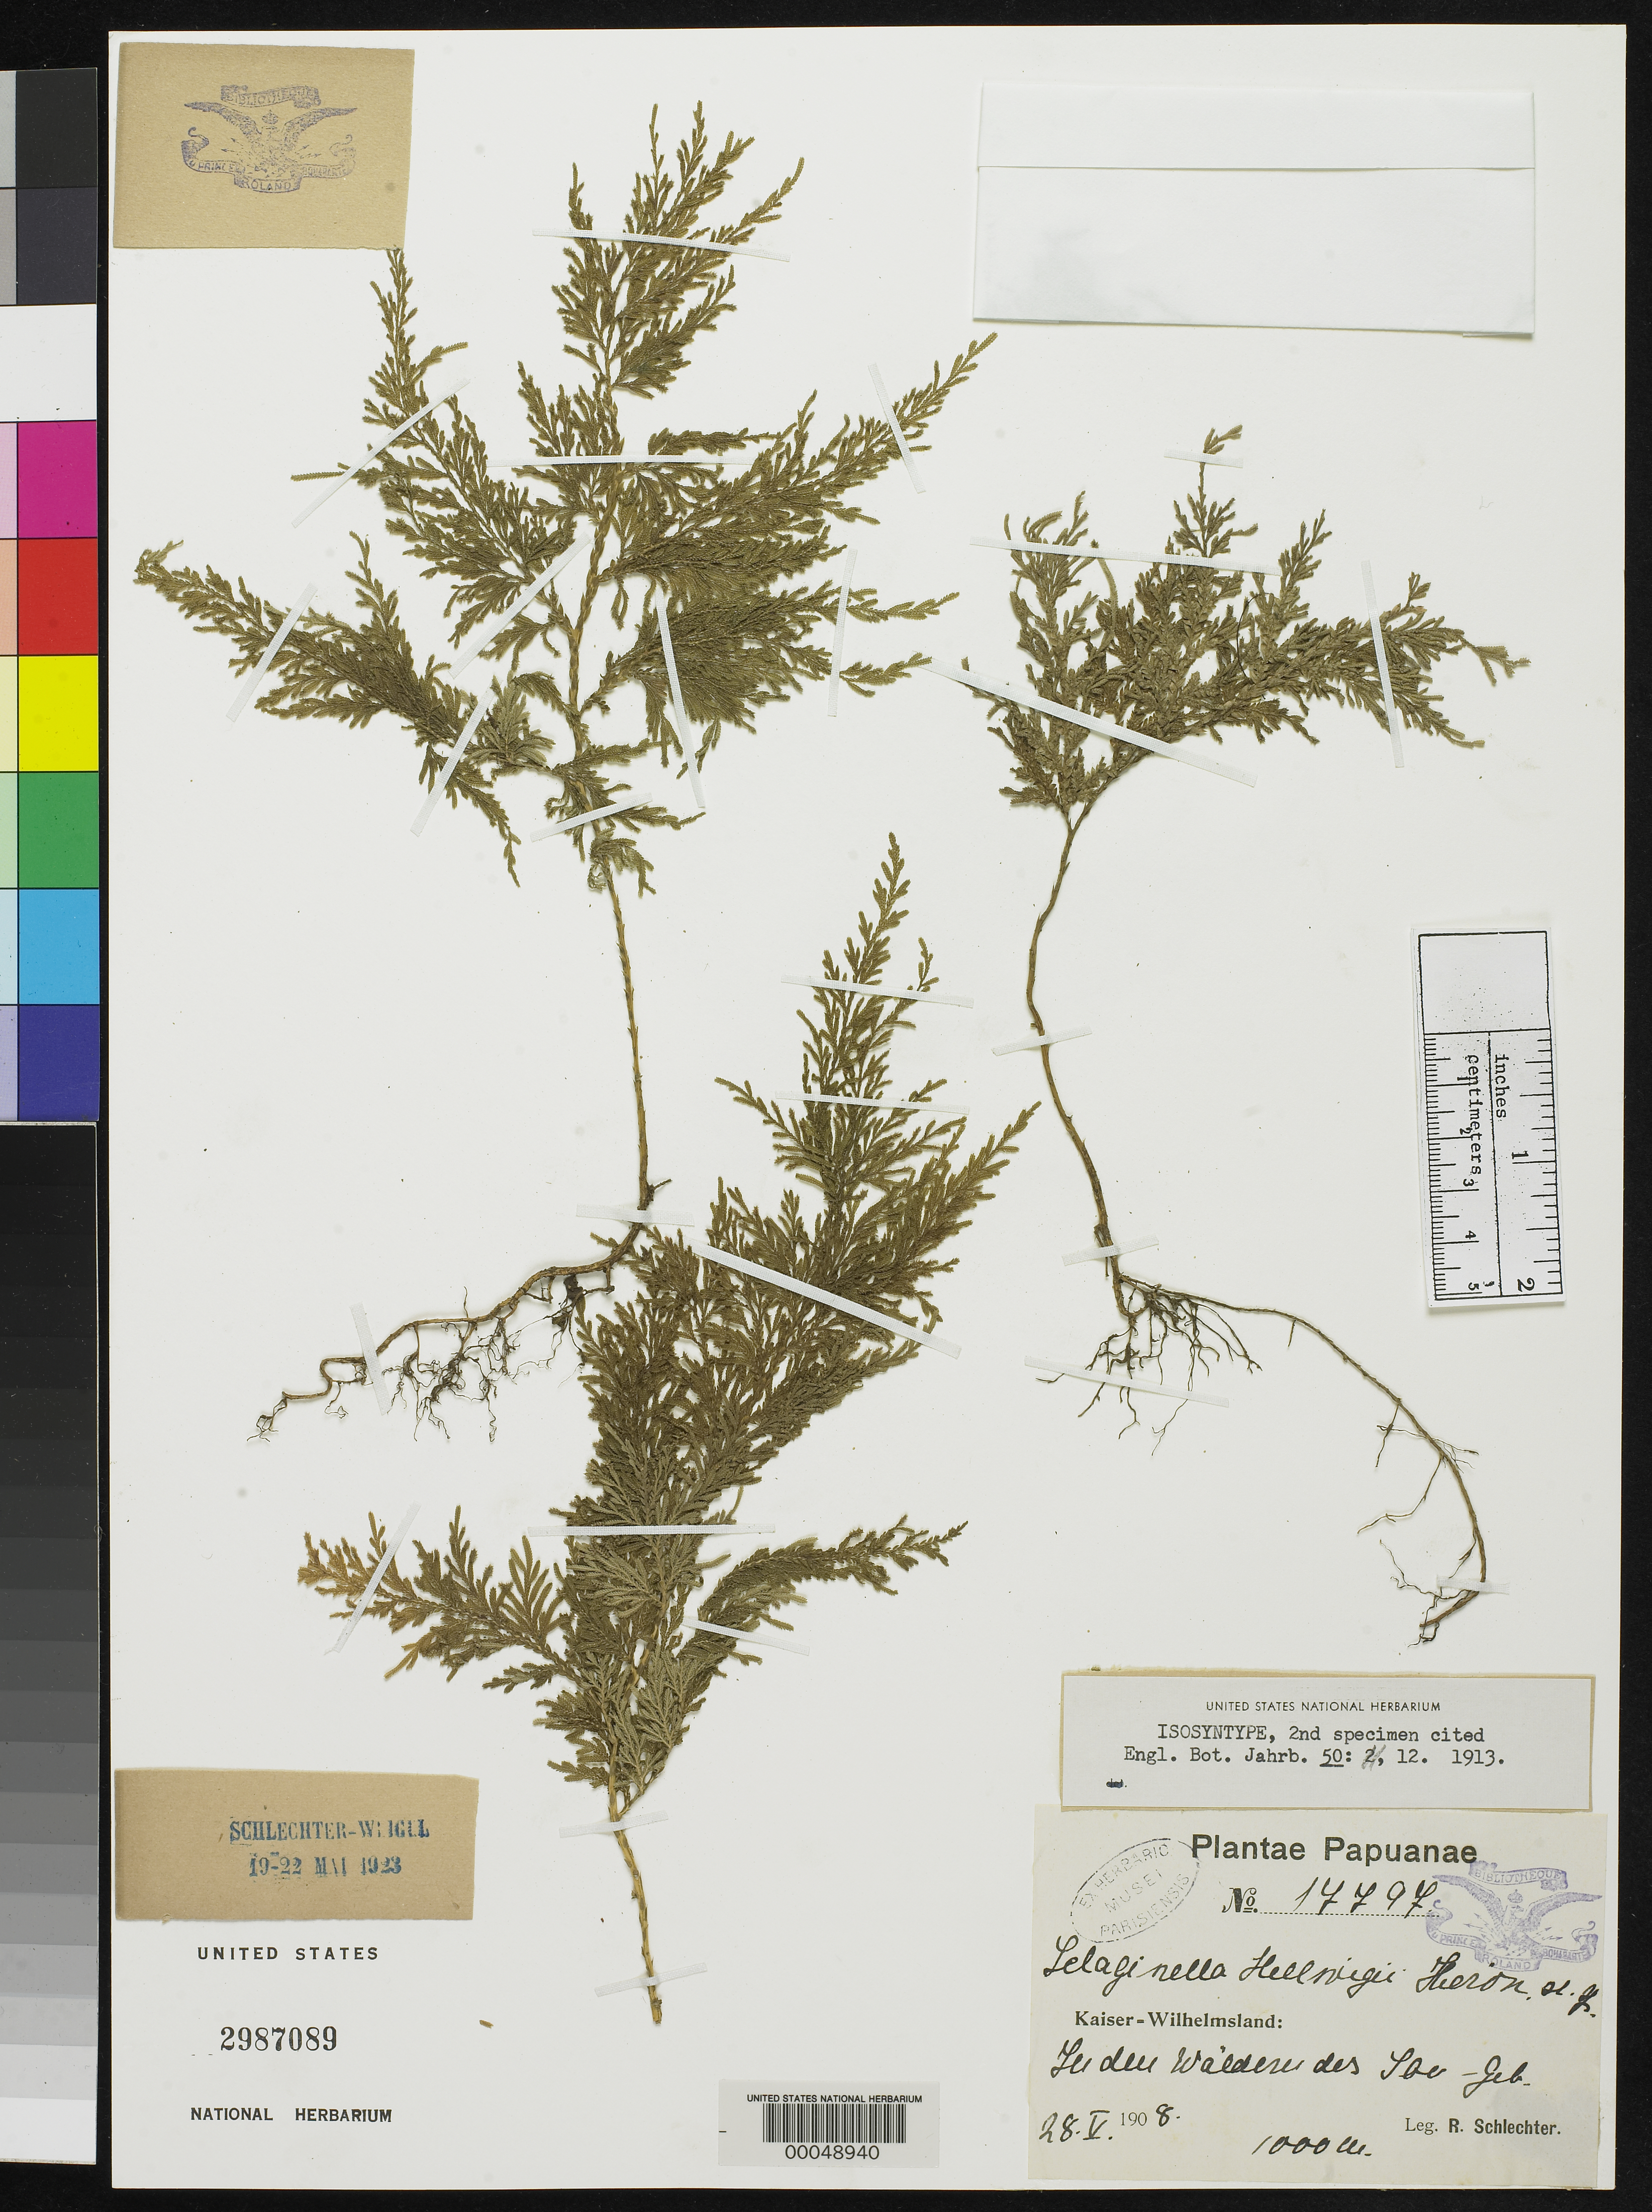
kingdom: Plantae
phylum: Tracheophyta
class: Lycopodiopsida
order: Selaginellales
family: Selaginellaceae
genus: Selaginella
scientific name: Selaginella hellwigii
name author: Hieron. in Lauterb.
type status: Isosyntype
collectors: F. R. R. Schlechter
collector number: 17797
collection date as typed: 28 May 1908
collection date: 1908-05-28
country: Papua New Guinea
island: New Guinea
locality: Kaiser-Wilhelmsland, in den Waldern des Ibo-gebirges.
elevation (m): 1000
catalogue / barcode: US 2987089